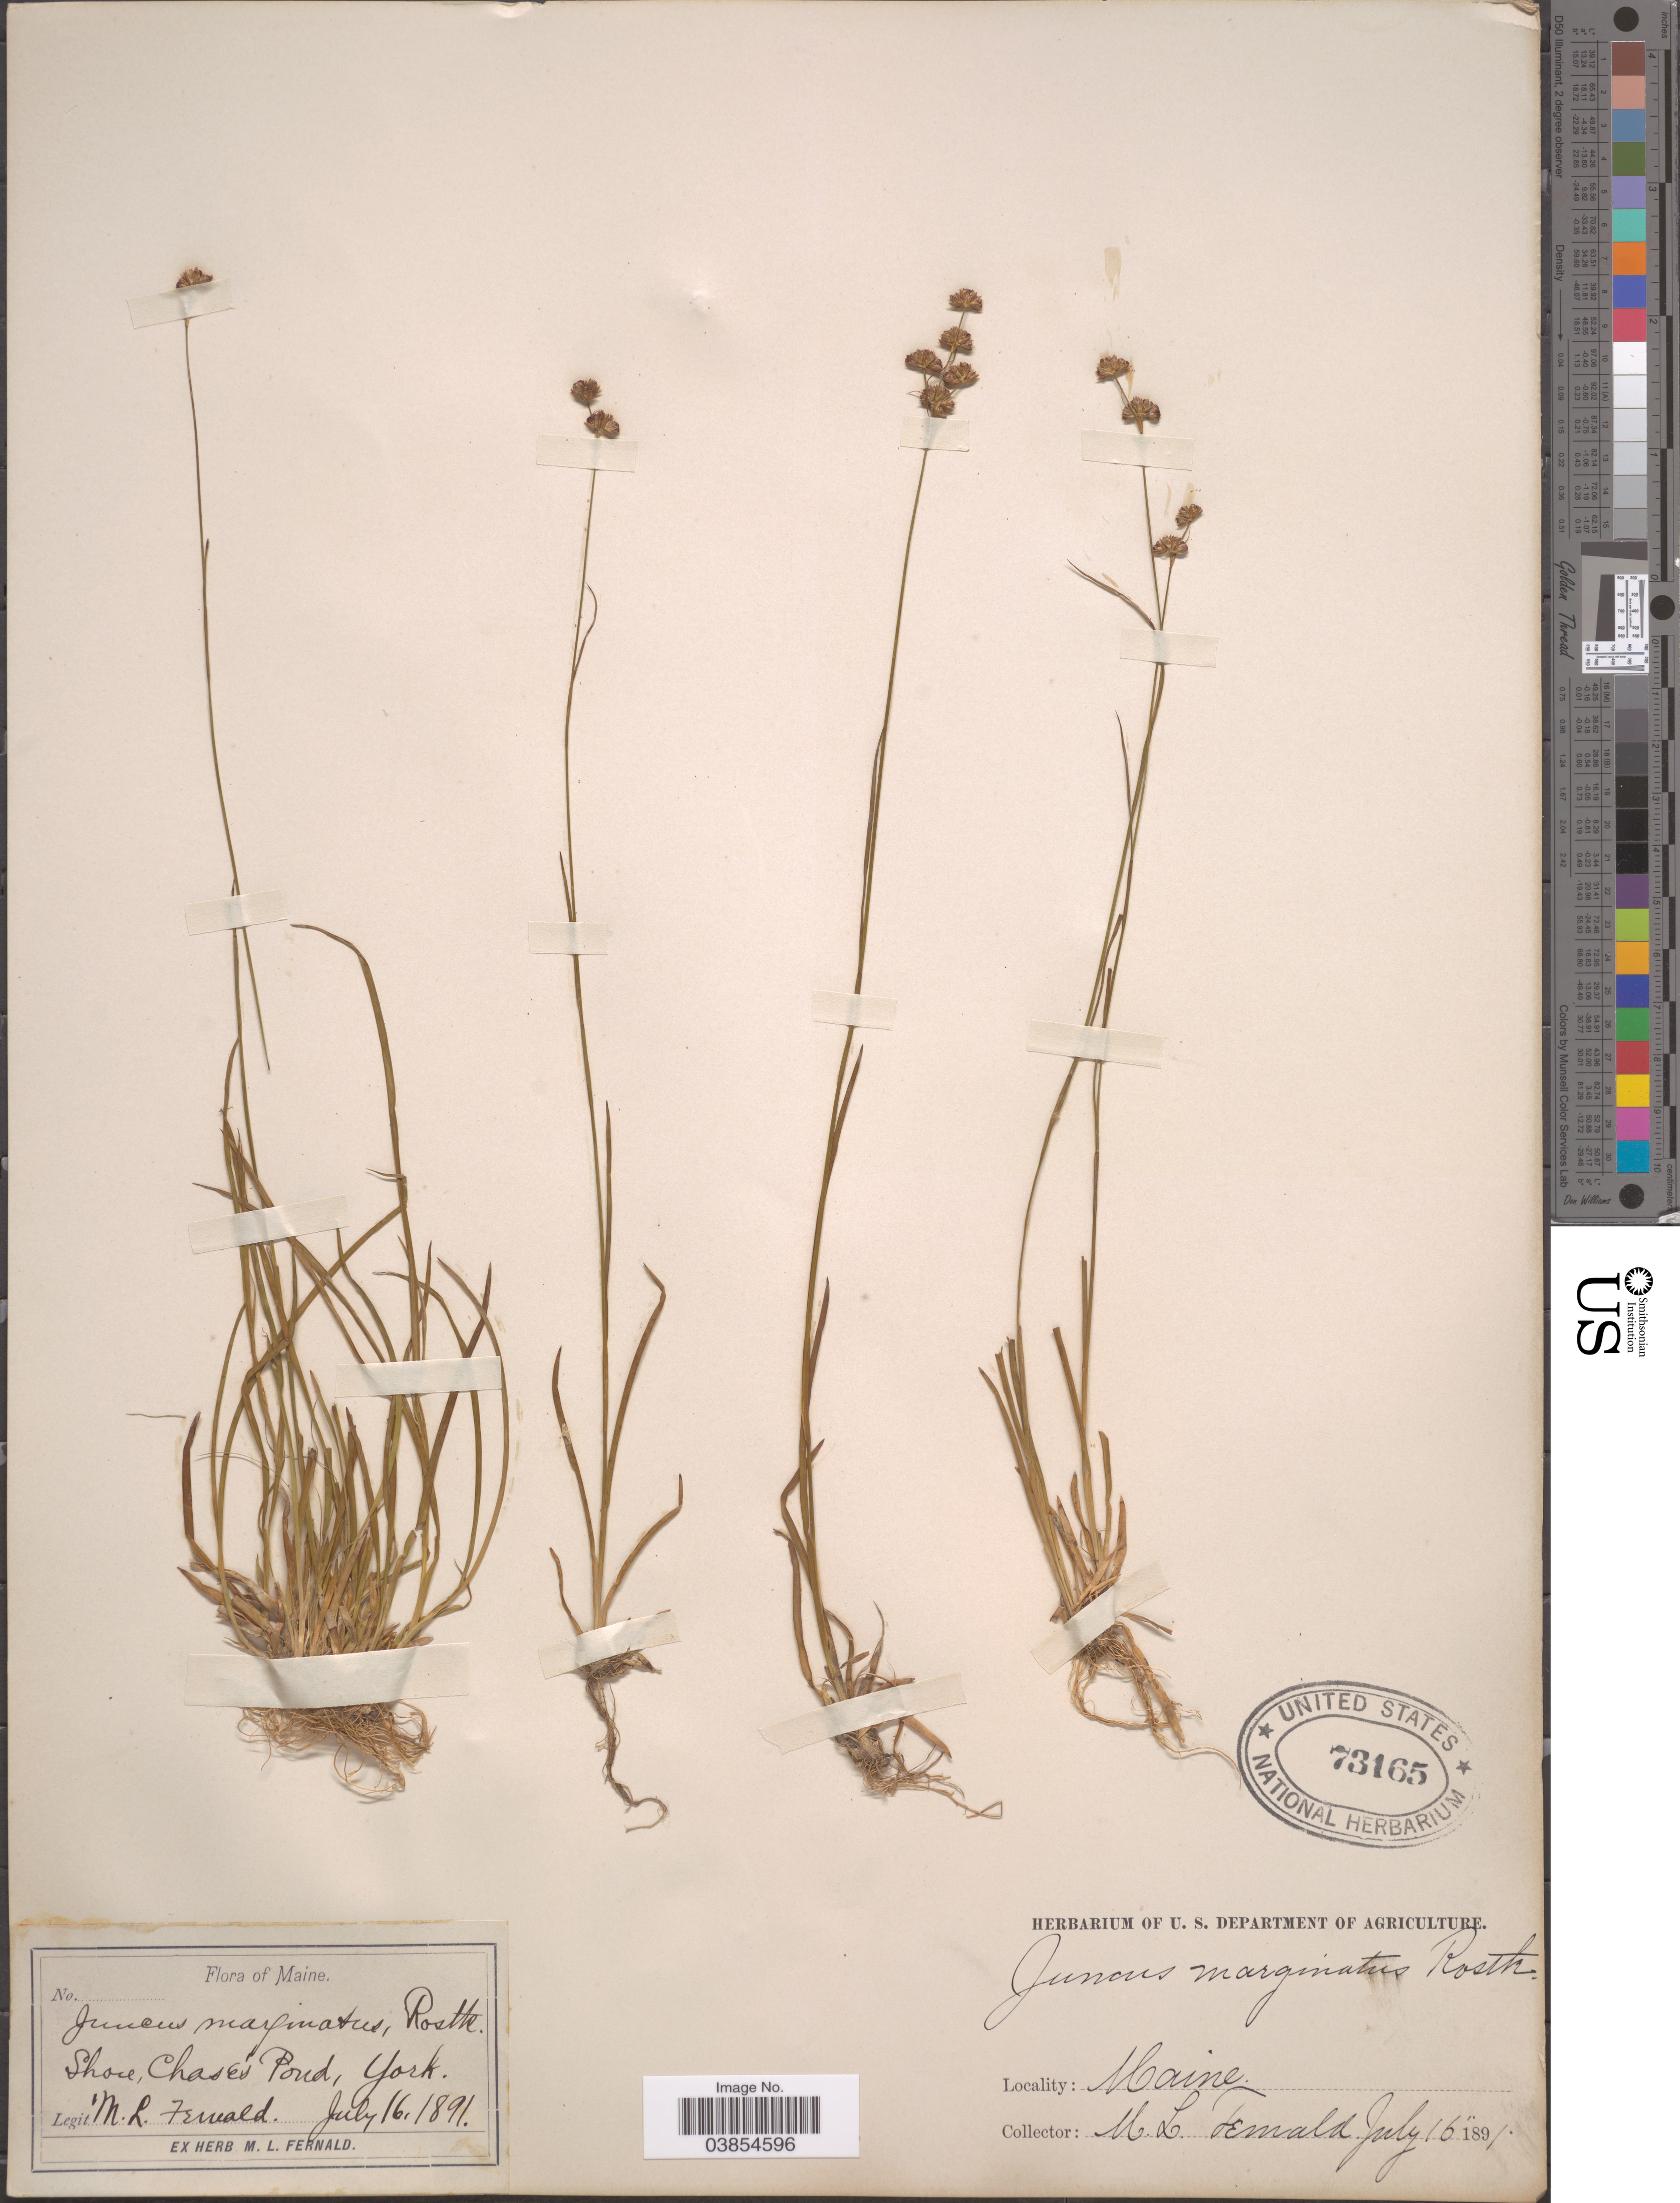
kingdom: Plantae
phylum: Tracheophyta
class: Liliopsida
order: Poales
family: Juncaceae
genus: Juncus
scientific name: Juncus marginatus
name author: Rostk.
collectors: M. L. Fernald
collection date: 1891-07-16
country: United States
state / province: Maine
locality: Shores, Chases Pond, York.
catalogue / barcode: US 73165